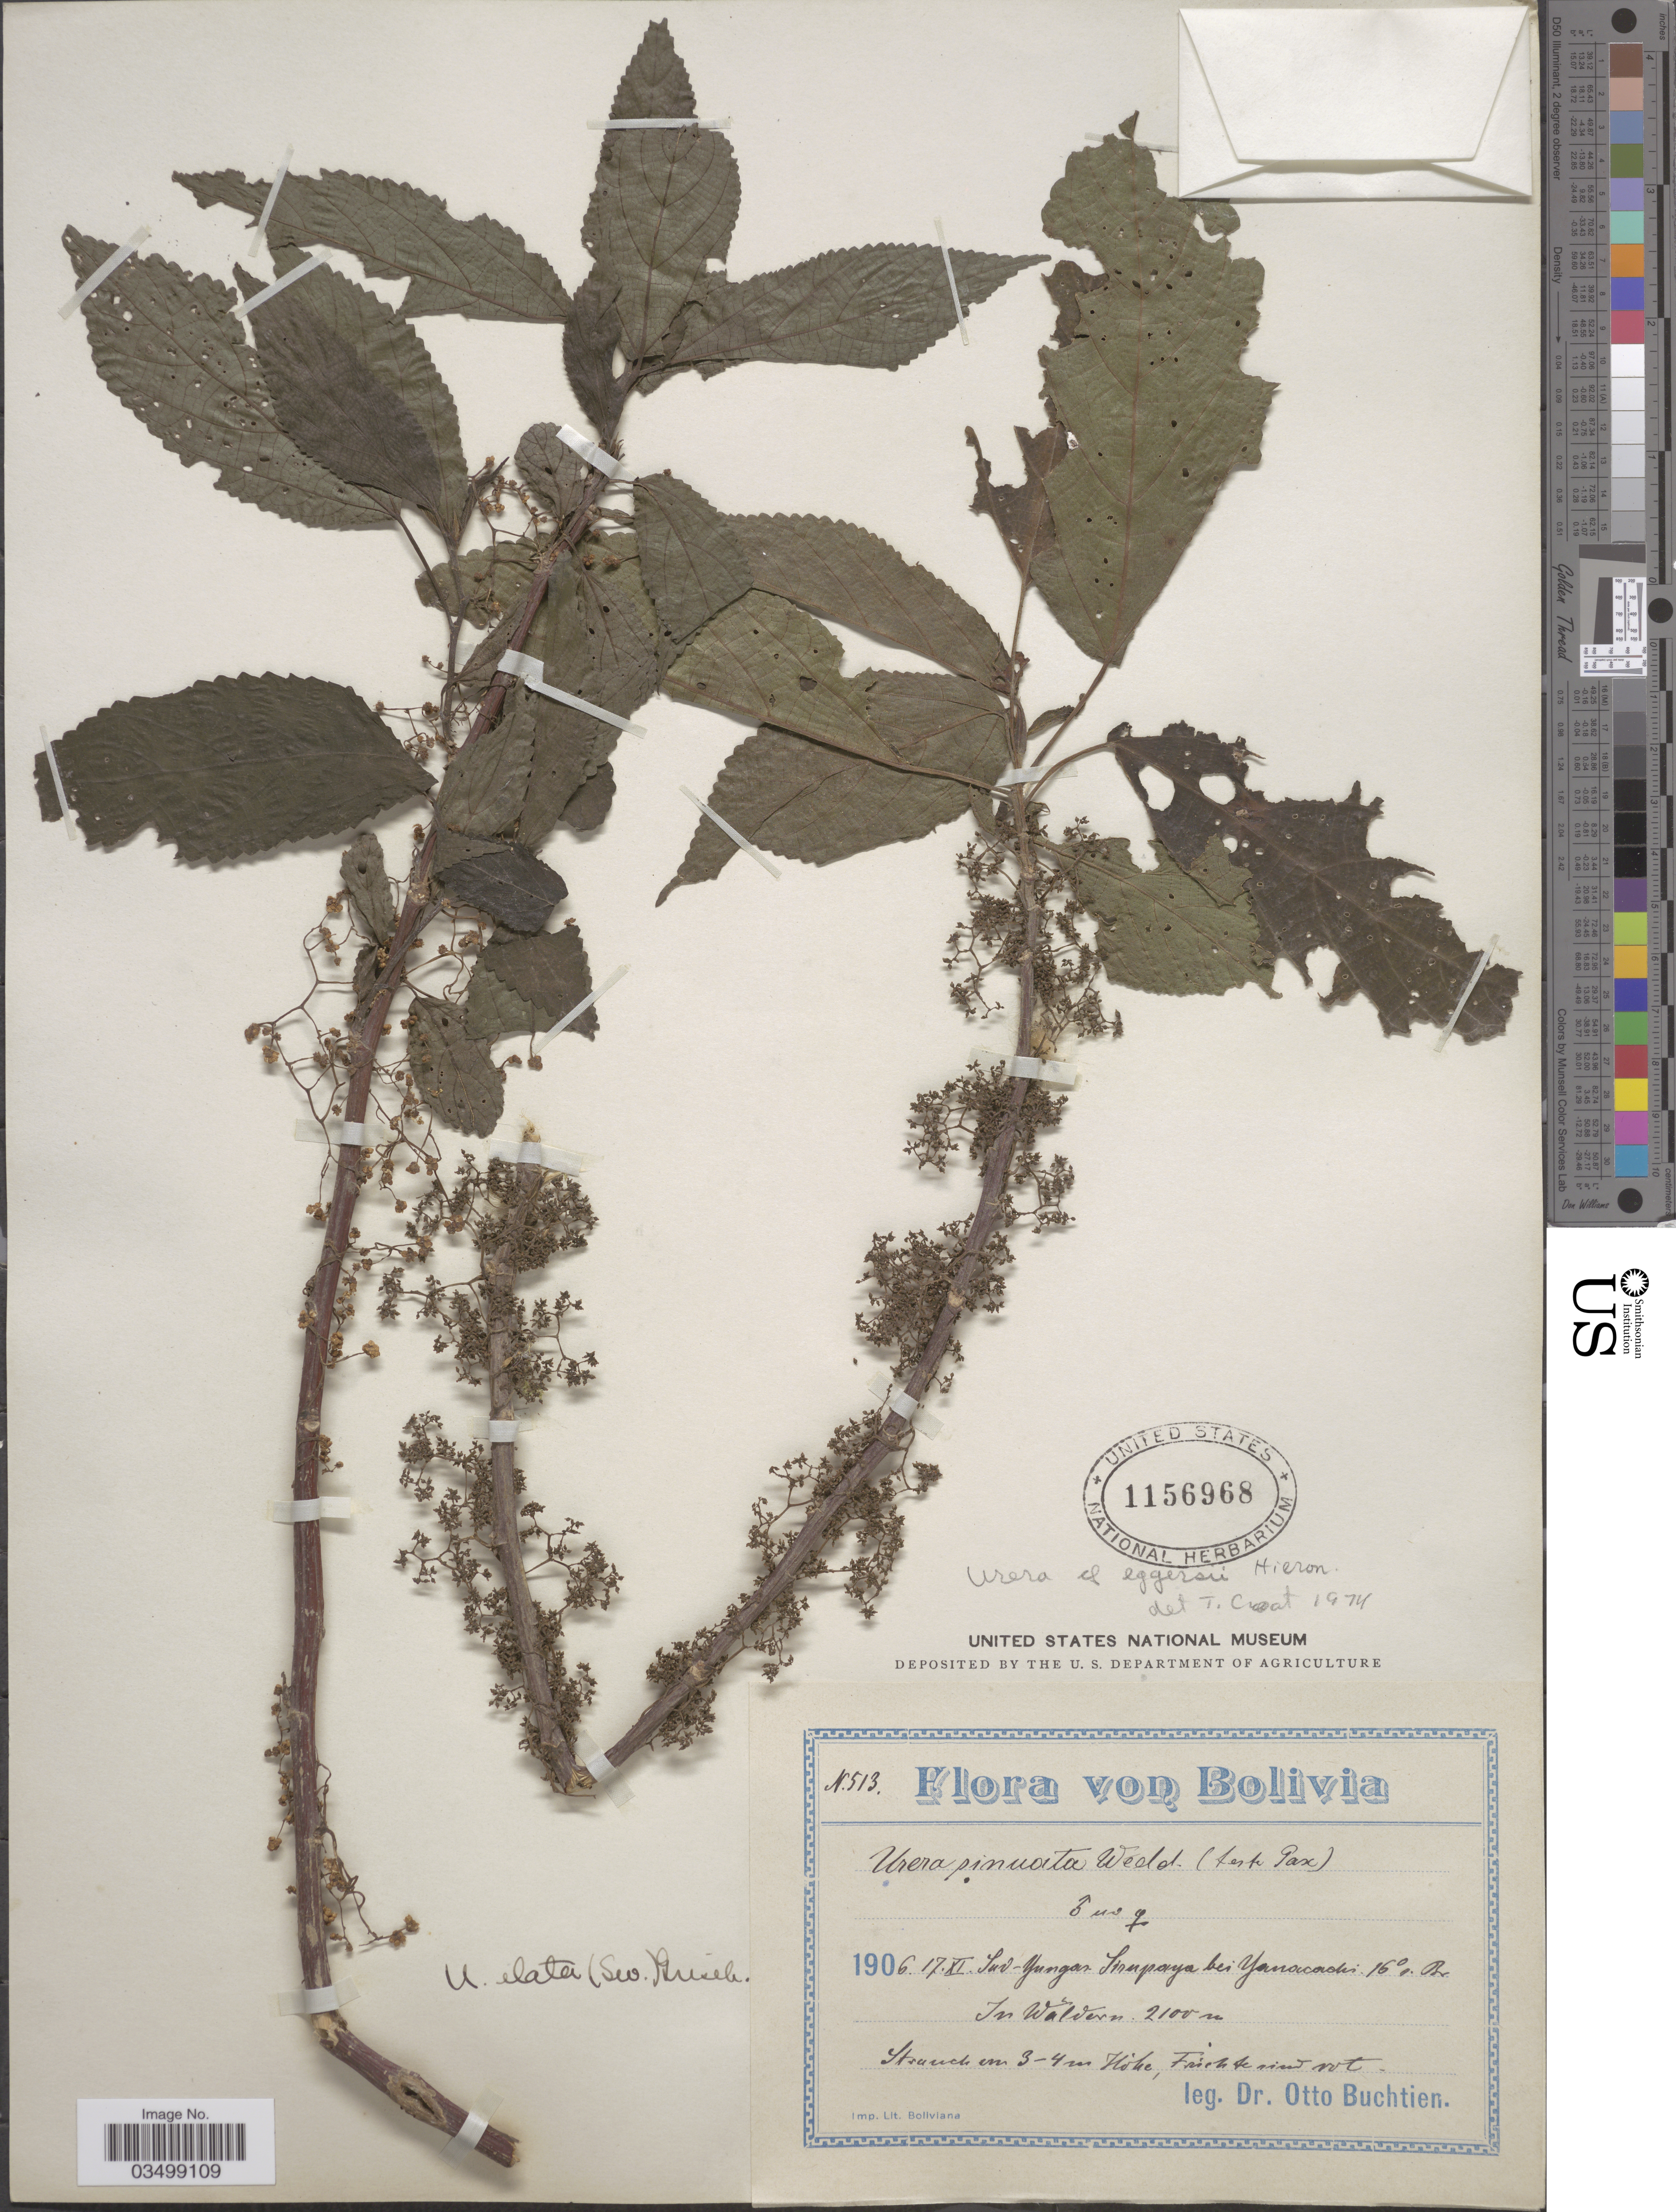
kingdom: Plantae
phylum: Tracheophyta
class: Magnoliopsida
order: Rosales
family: Urticaceae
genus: Urera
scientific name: Urera eggersii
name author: Hieron.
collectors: O. Buchtien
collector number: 513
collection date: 1906-11-17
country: Bolivia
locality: Sud-Yungas Sirupaya bei Yanacachi 16° o E. In Waldern.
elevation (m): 2100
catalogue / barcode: US 1156968